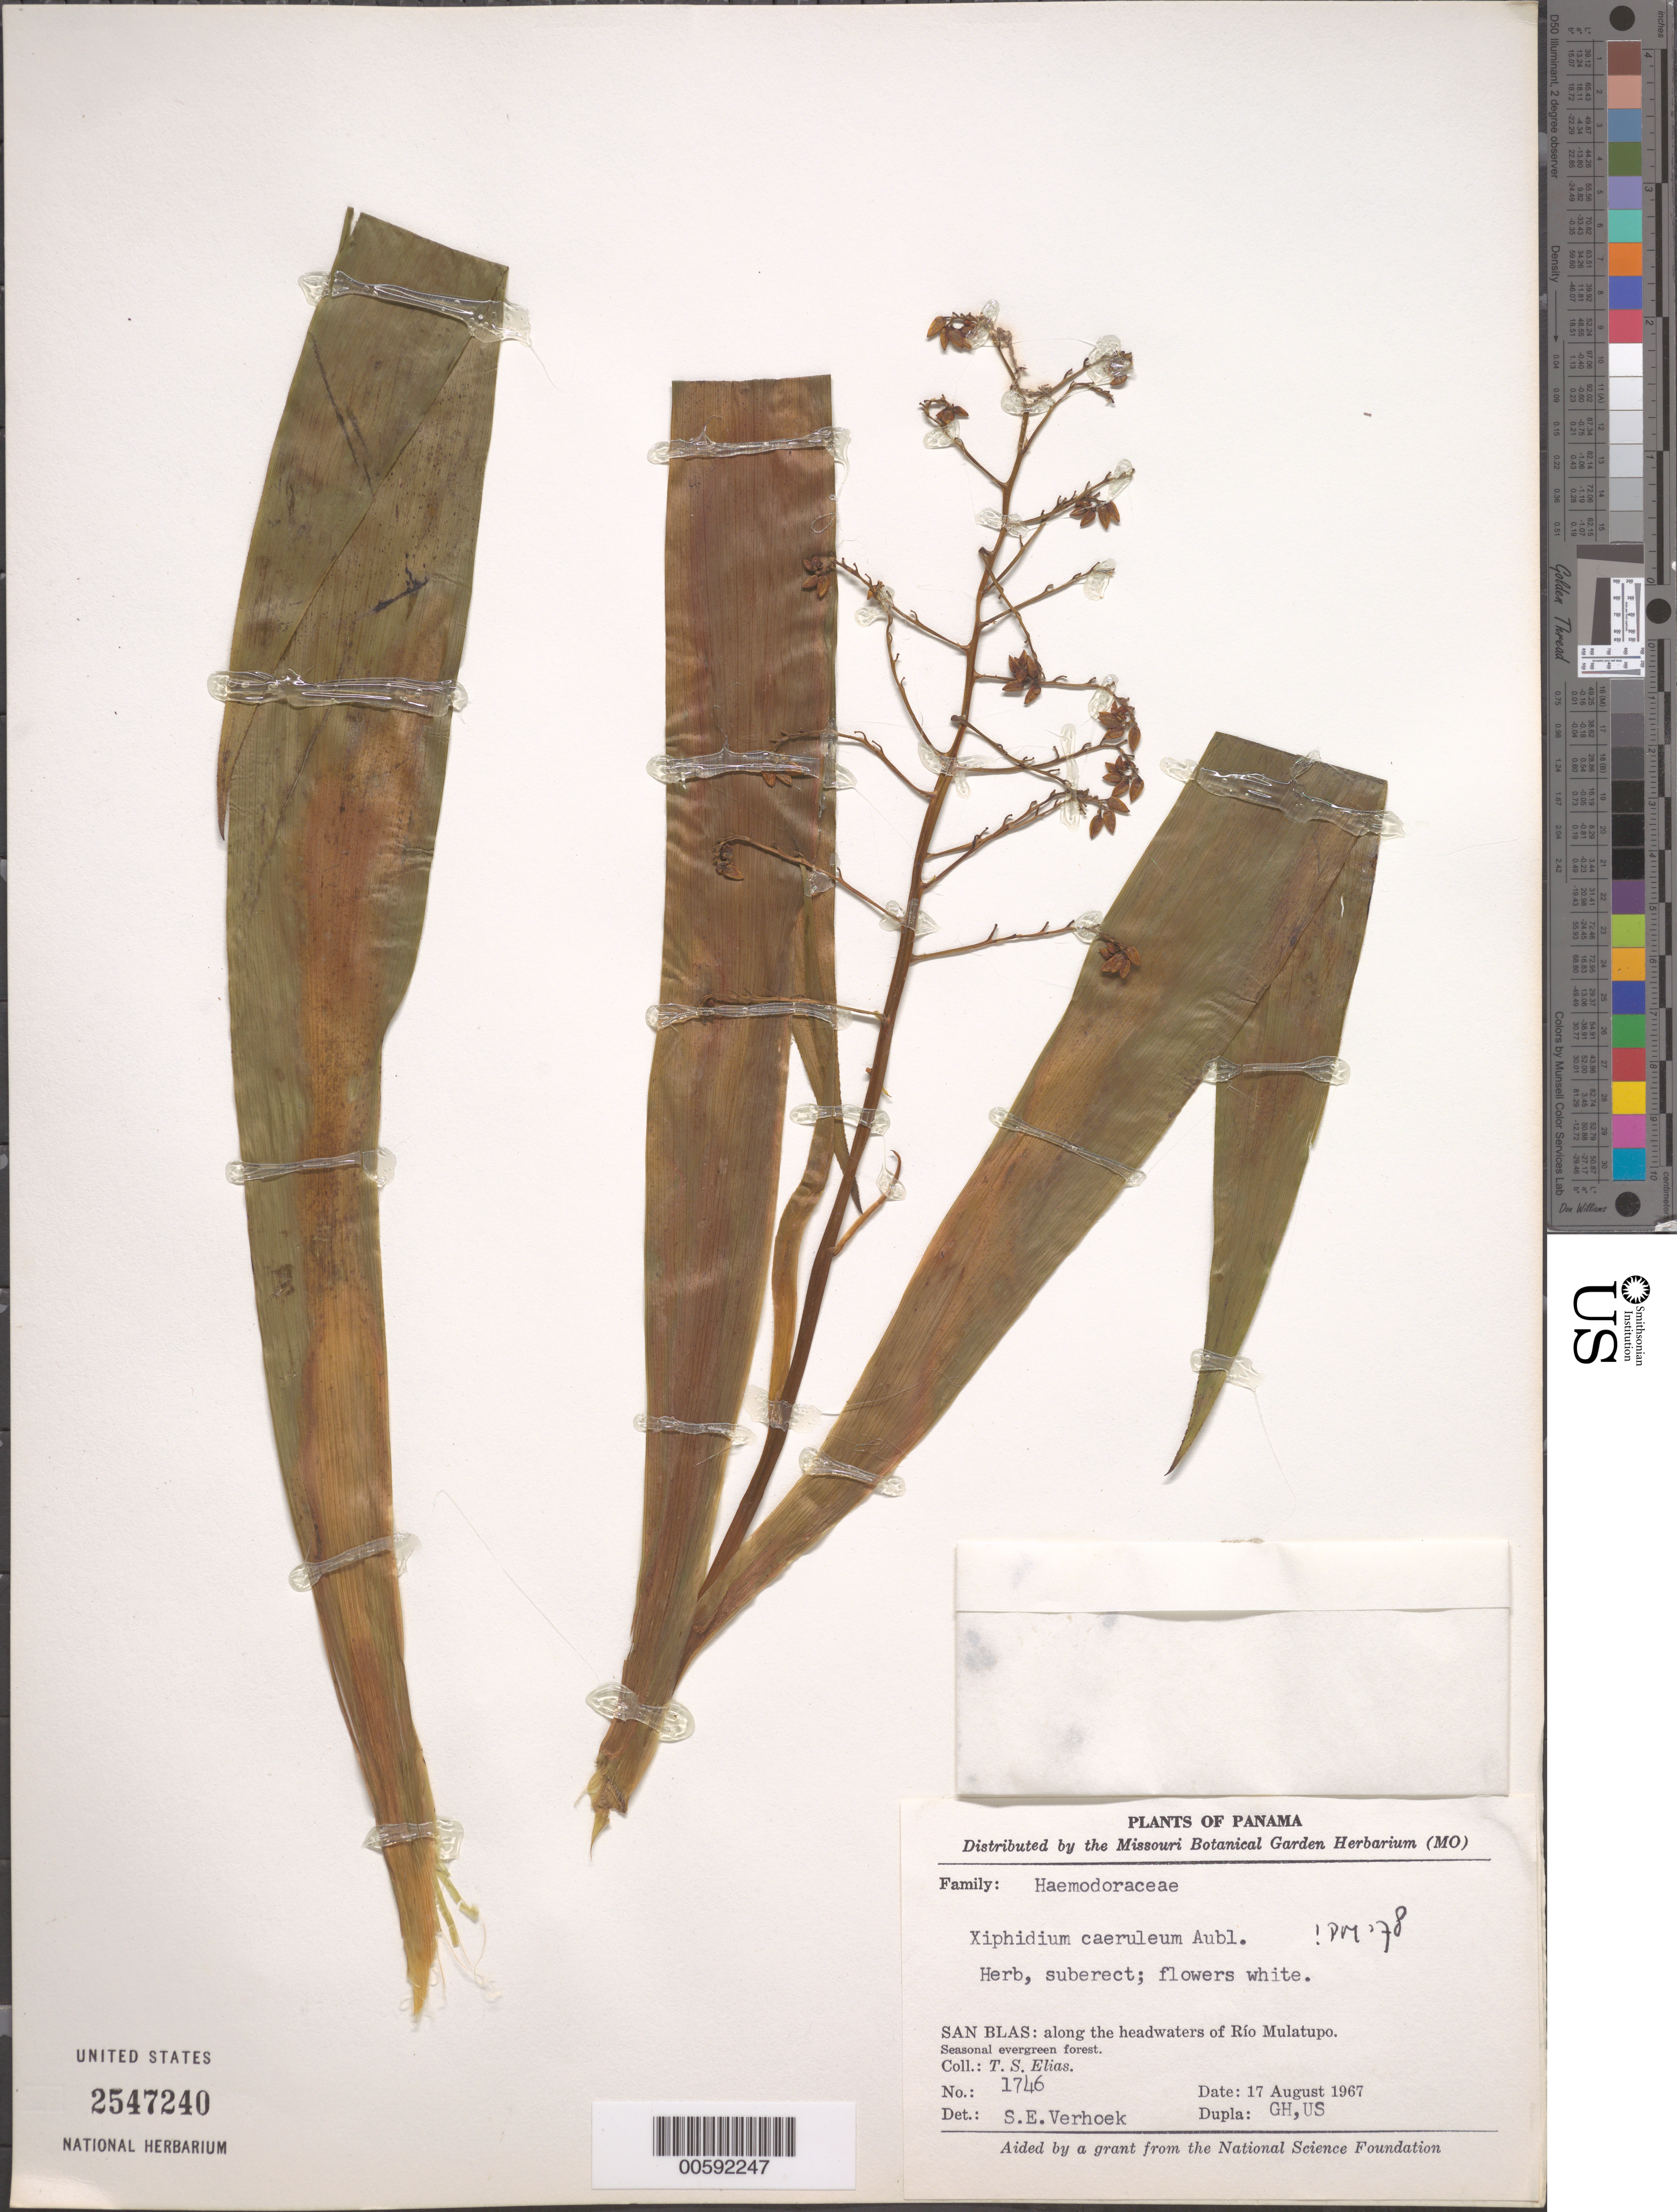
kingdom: Plantae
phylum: Tracheophyta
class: Liliopsida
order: Commelinales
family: Haemodoraceae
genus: Xiphidium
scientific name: Xiphidium caeruleum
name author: Aubl.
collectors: T. S. Elias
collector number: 1746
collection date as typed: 17 Aug 1967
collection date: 1967-08-17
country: Panama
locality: San Blas, Headwaters of Rio Mulatupo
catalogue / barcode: US 2547240